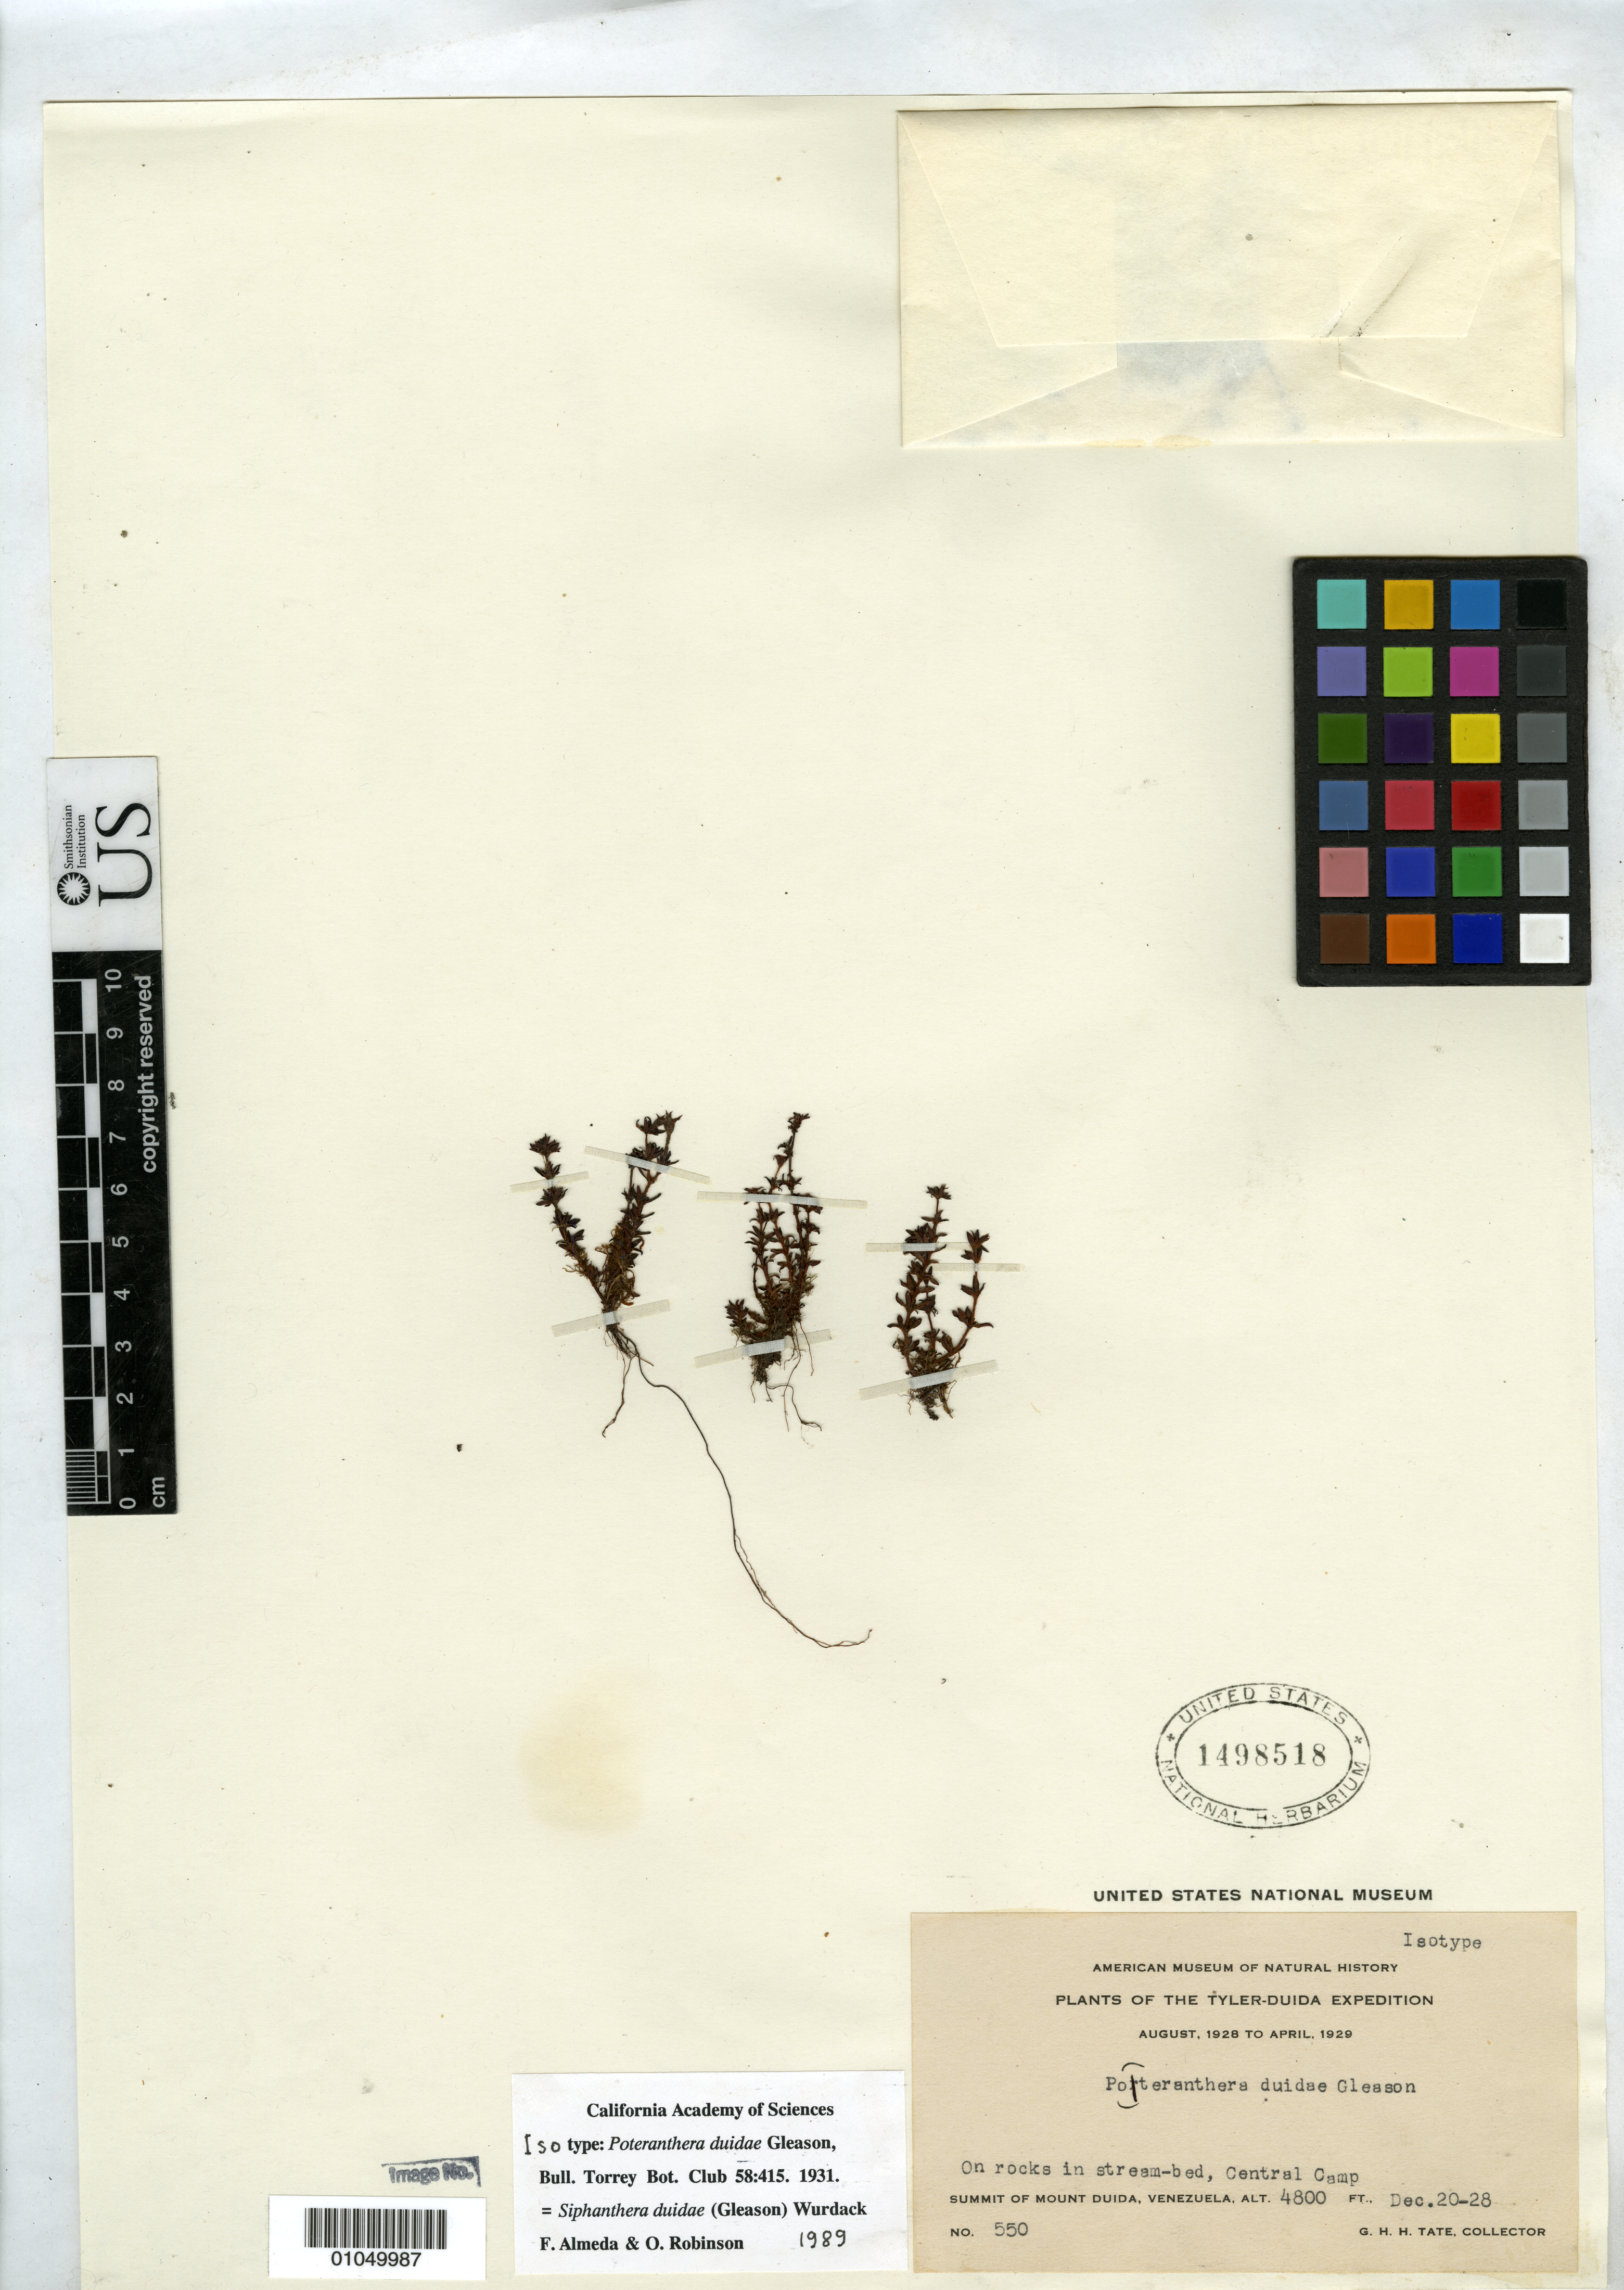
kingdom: Plantae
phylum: Tracheophyta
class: Magnoliopsida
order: Myrtales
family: Melastomataceae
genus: Poteranthera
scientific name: Poteranthera duidae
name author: Gleason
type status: Isotype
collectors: G. H. H.Tate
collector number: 550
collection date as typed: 20 Dec 1928 to 28 Dec 1928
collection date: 1928-12-20/1928-12-28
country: Venezuela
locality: Mt. Duida, central camp.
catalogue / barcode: US 1498518